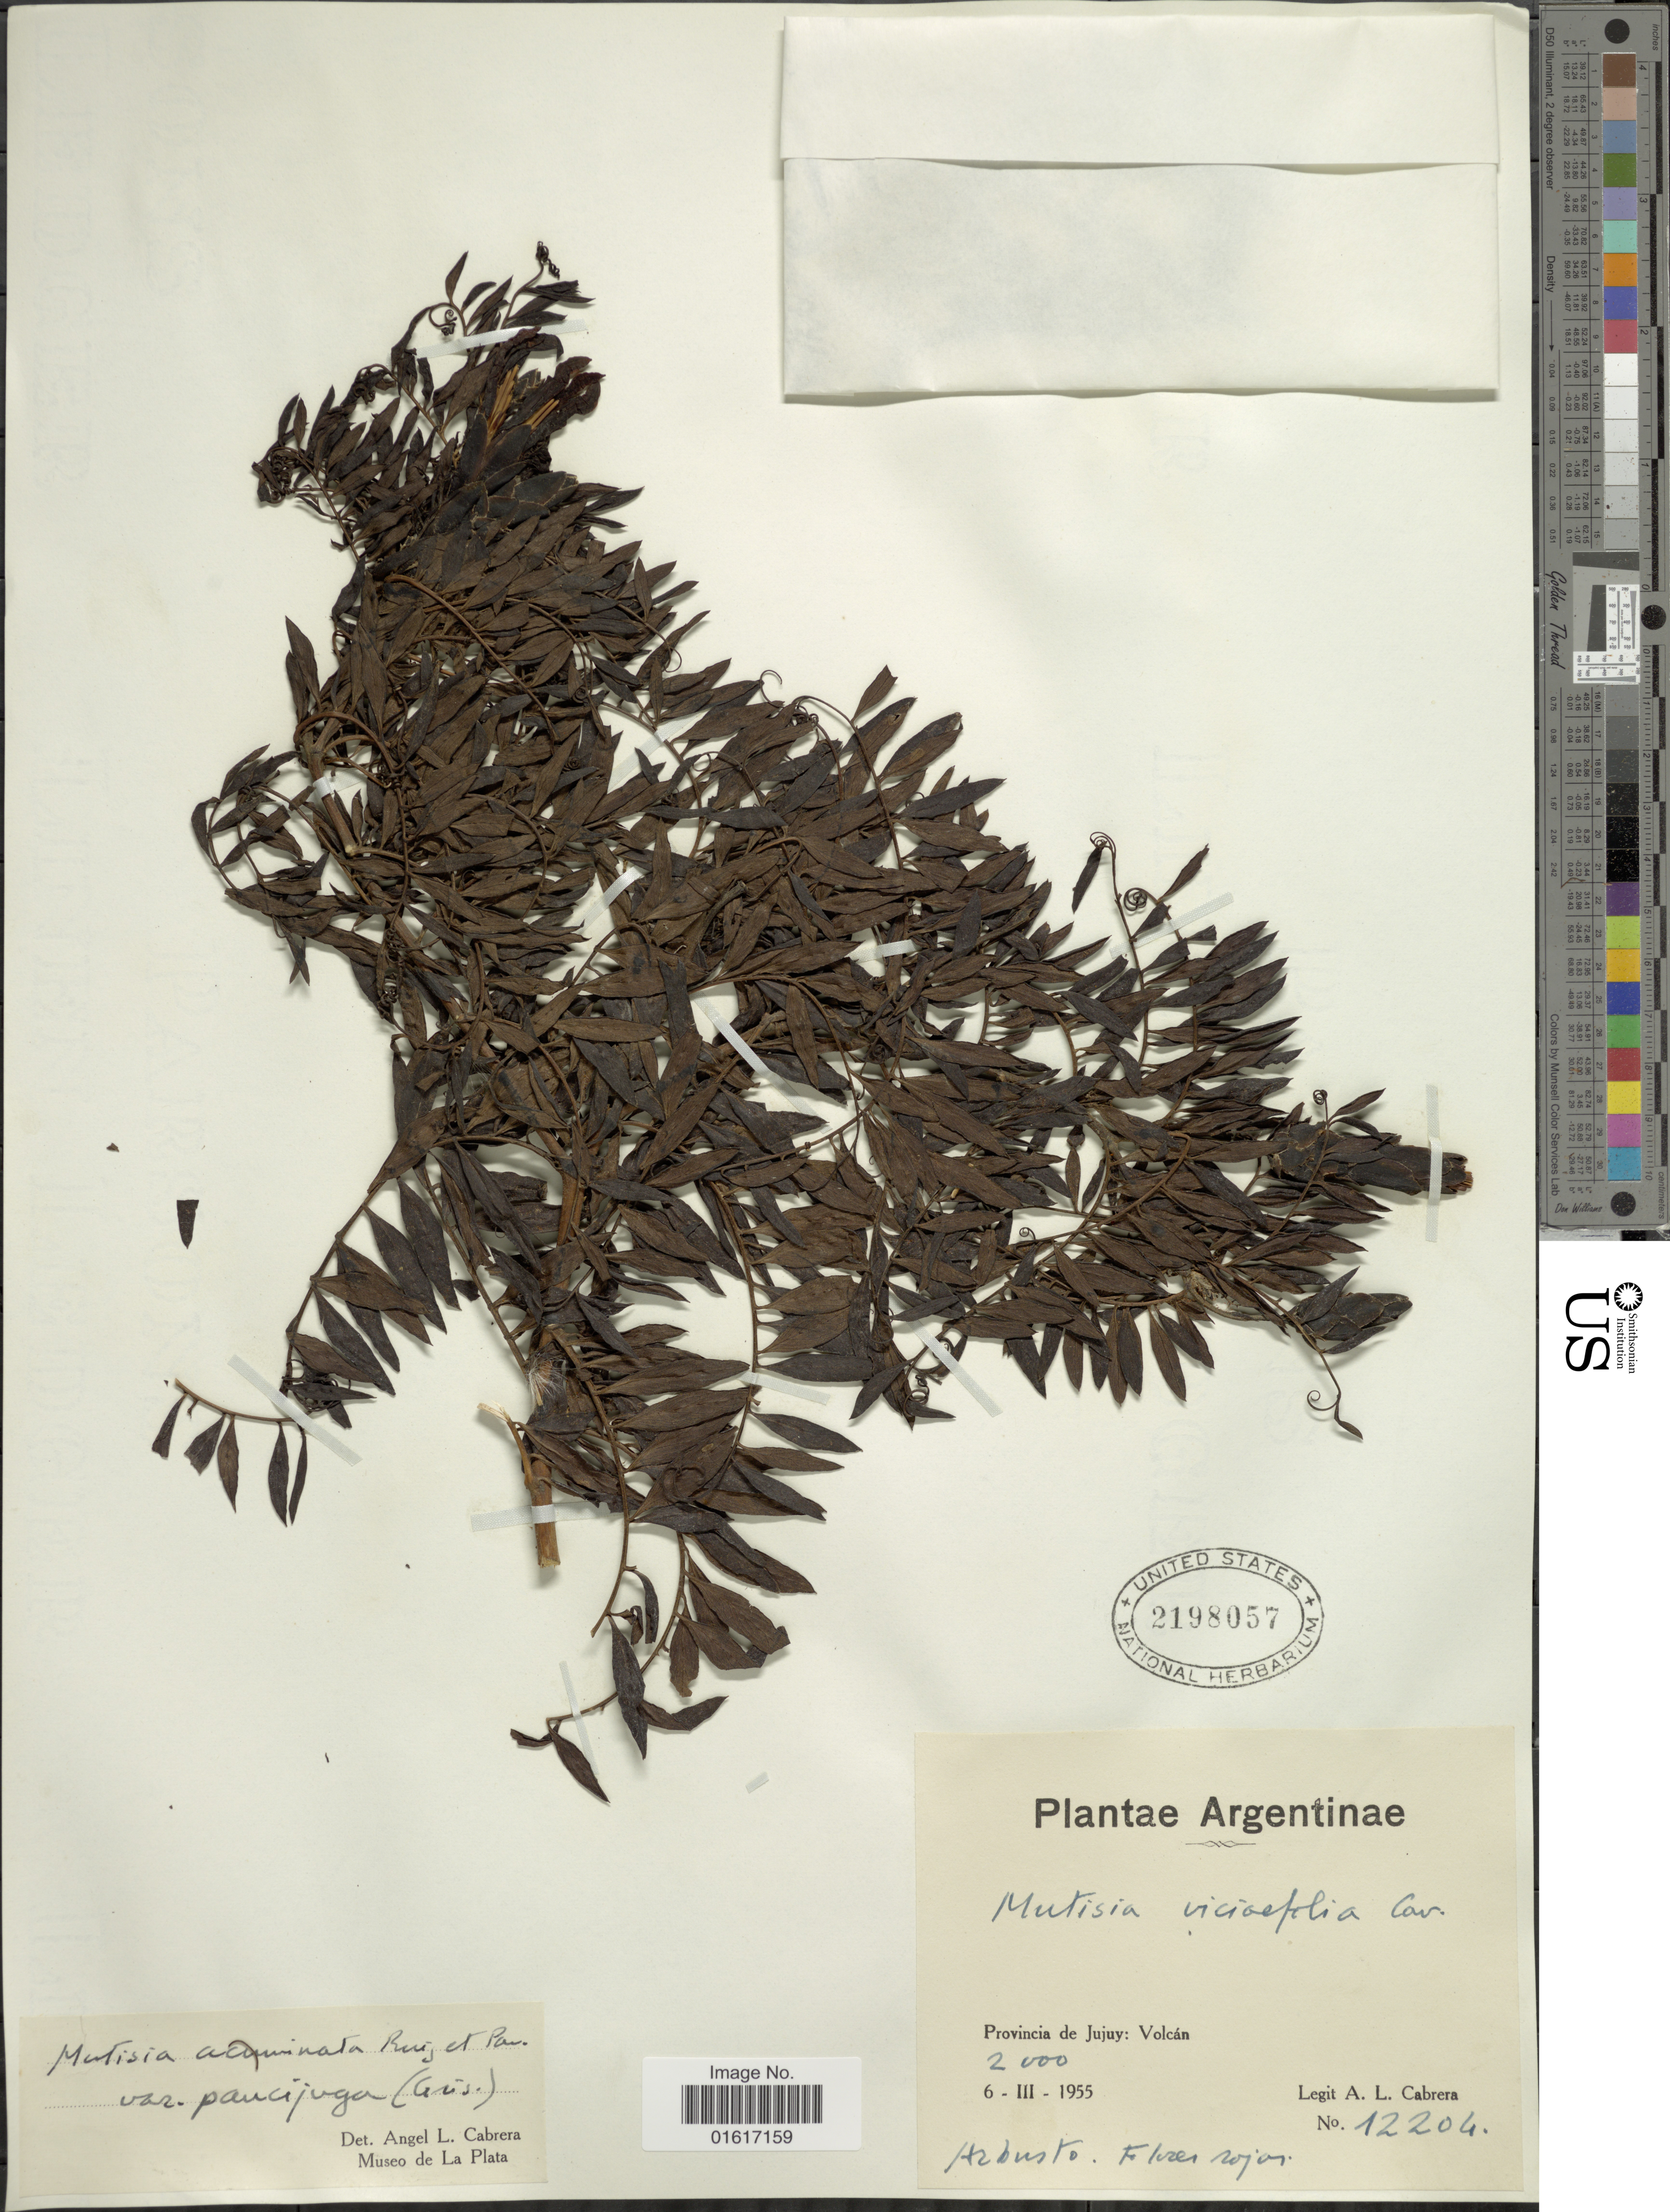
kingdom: Plantae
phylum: Tracheophyta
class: Magnoliopsida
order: Asterales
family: Asteraceae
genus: Mutisia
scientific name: Mutisia acuminata var. paucijuga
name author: (Griseb.) Cabrera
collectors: A. L. Cabrera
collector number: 12204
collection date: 1955-03-06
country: Argentina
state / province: Jujuy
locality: Volcán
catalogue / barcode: US 2198057